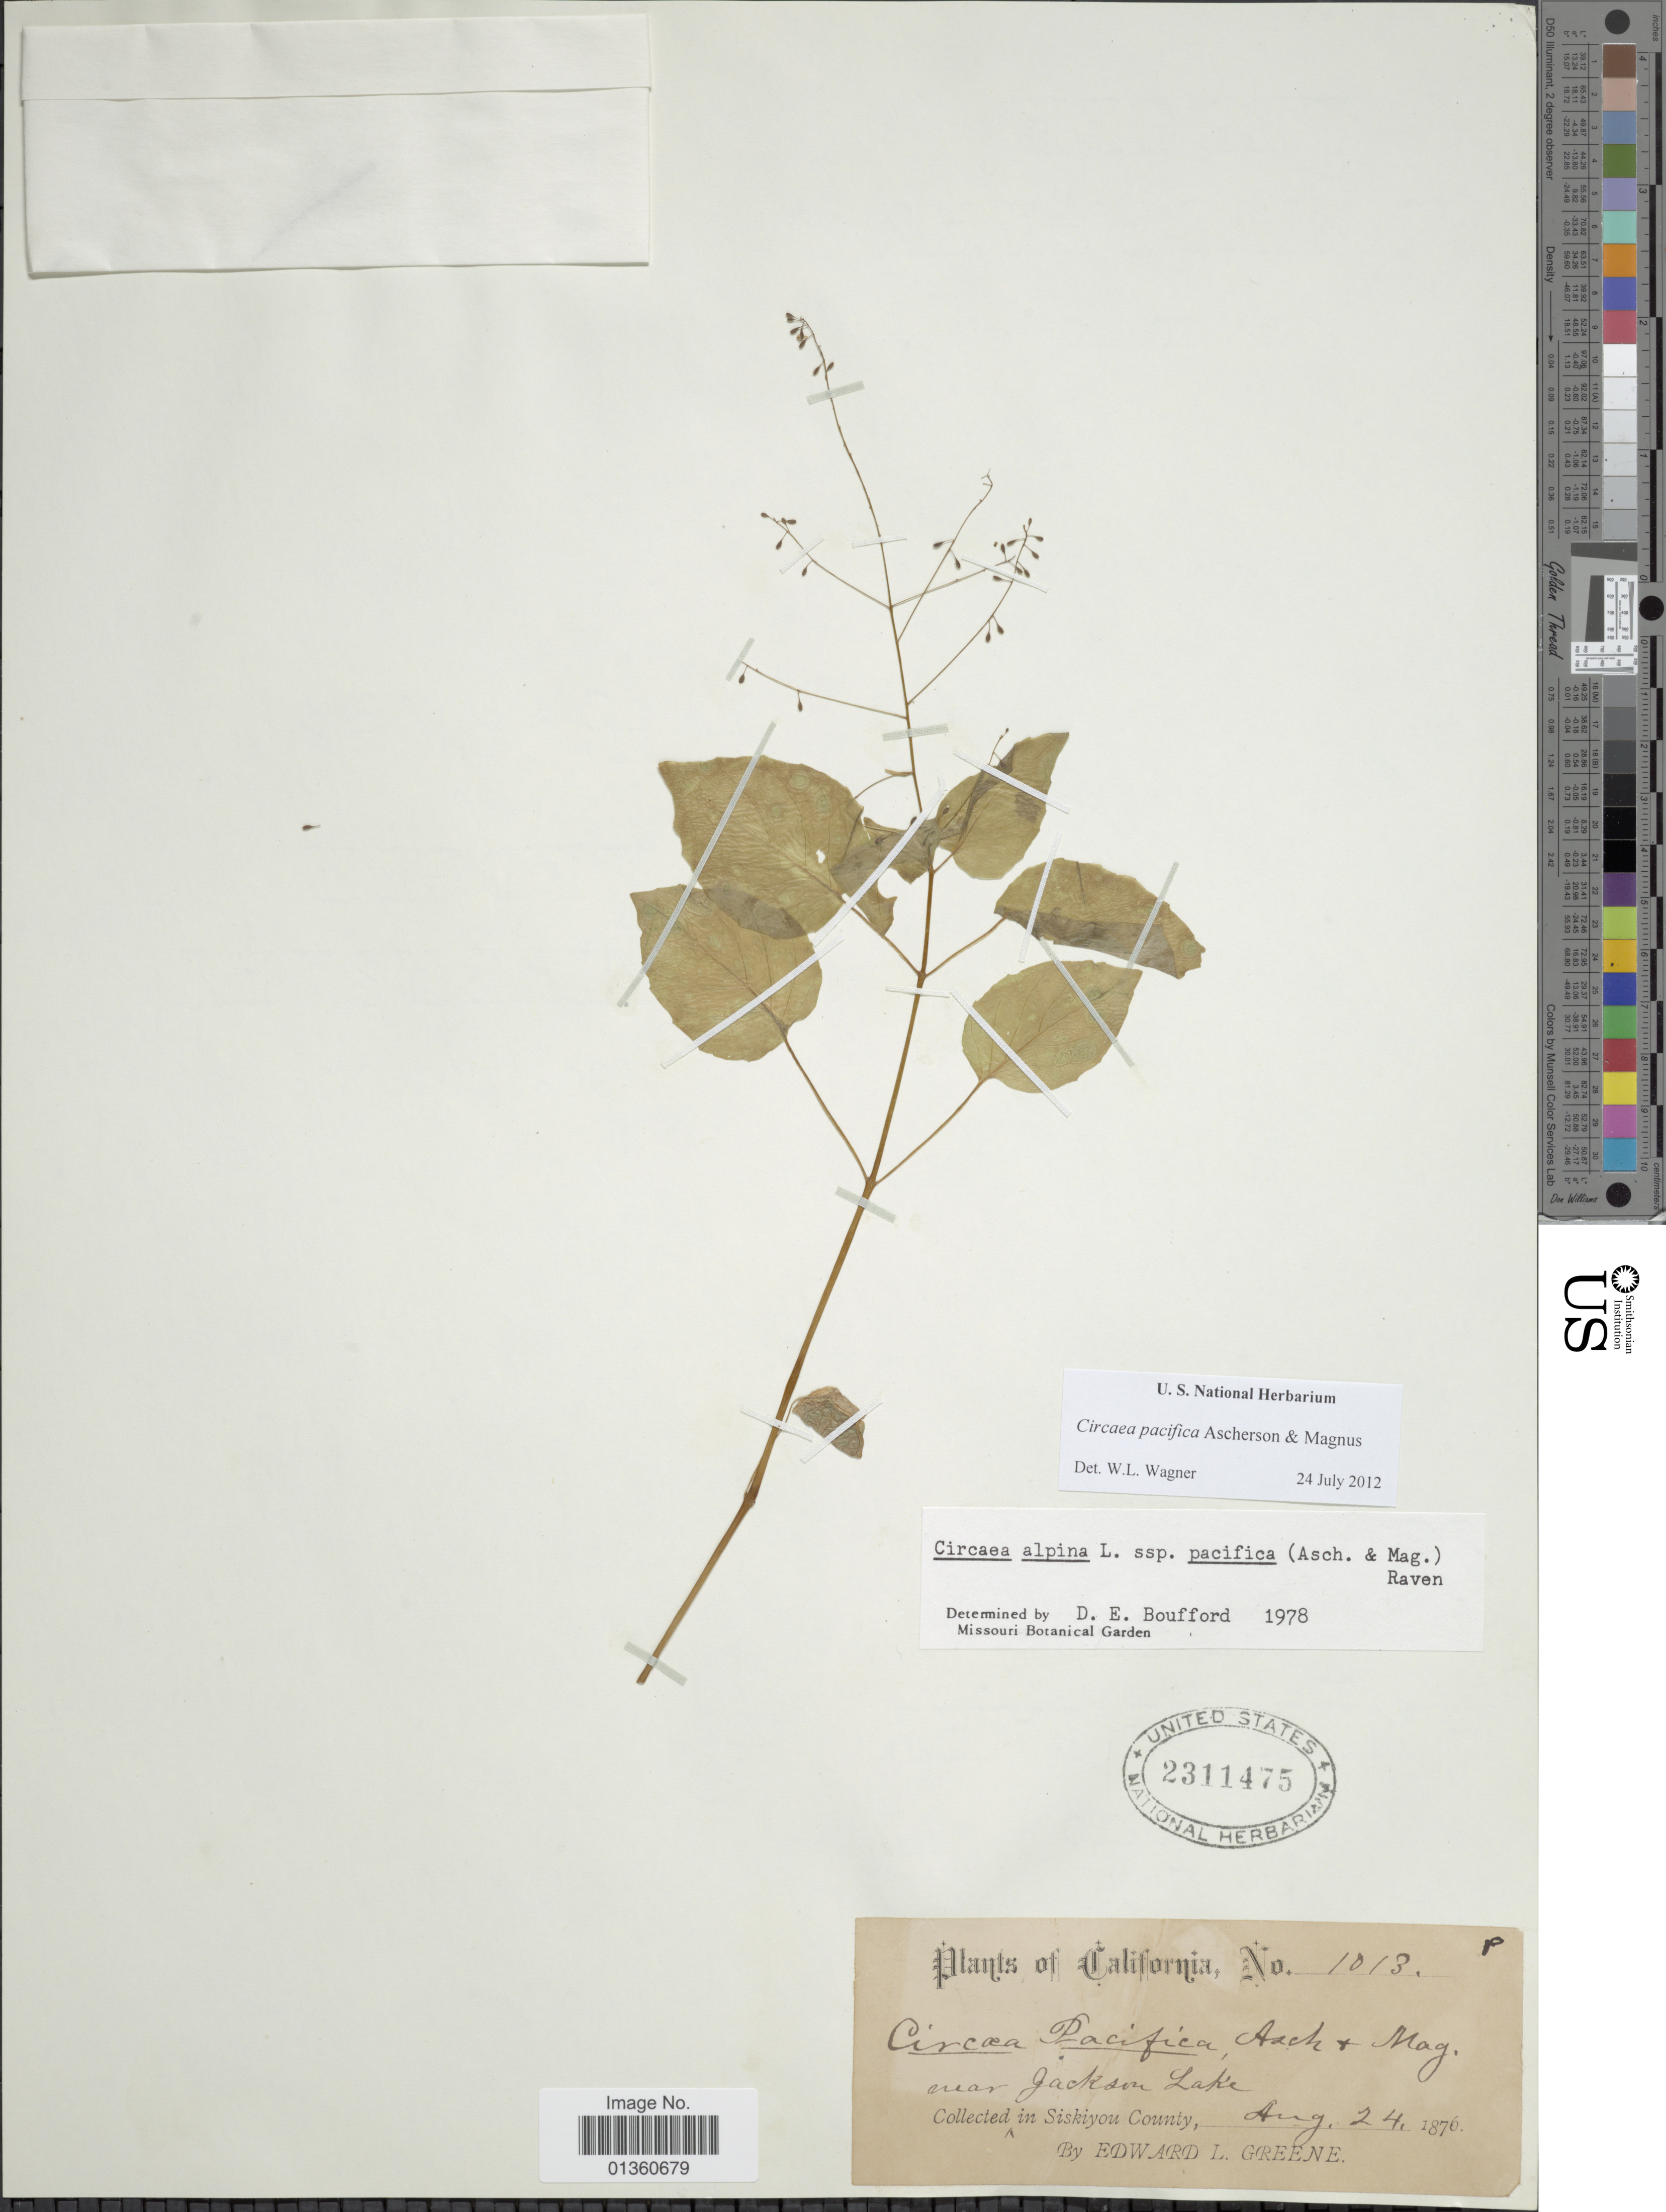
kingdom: Plantae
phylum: Tracheophyta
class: Magnoliopsida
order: Myrtales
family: Onagraceae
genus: Circaea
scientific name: Circaea pacifica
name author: Asch. & Magnus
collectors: E. L. Greene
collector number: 1013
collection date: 1876-08-24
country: United States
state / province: California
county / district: Siskiyou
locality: Near Jackson Lake. Siskiyou County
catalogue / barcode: US 2311475